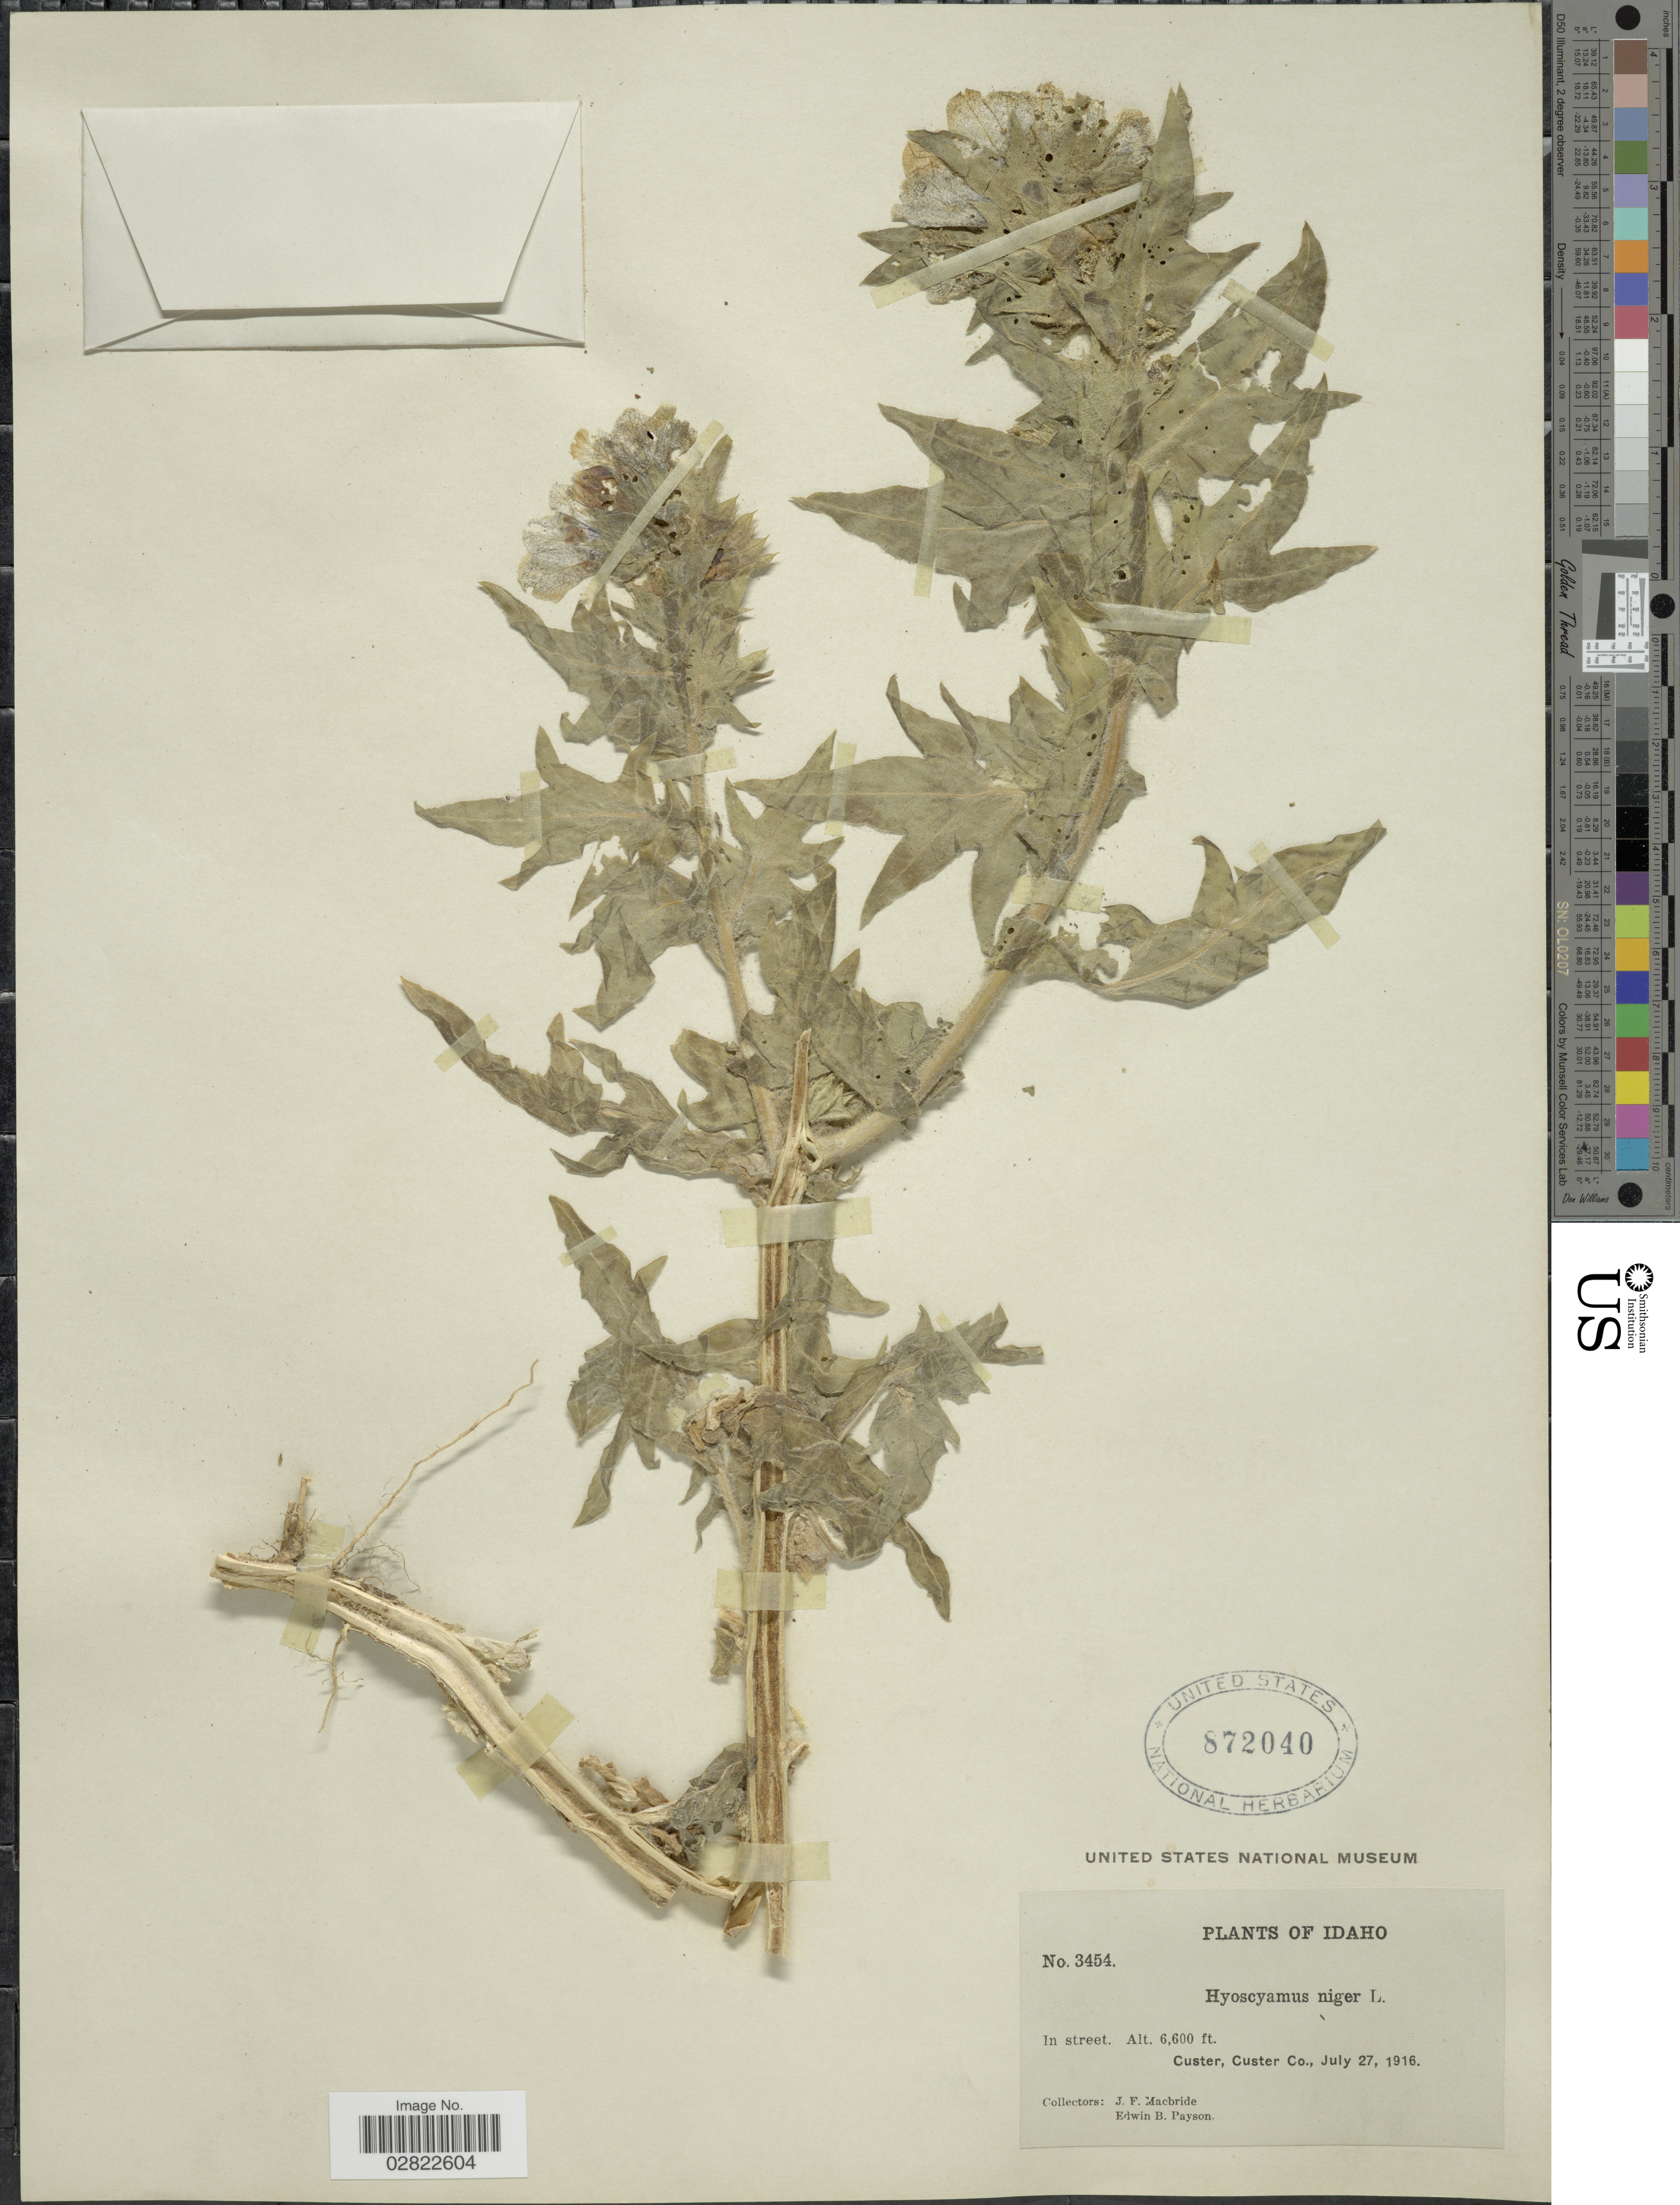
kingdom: Plantae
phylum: Tracheophyta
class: Magnoliopsida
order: Solanales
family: Solanaceae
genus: Hyoscyamus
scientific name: Hyoscyamus niger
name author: L.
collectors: J. F. Macbride & E. B. Payson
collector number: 3454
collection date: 1916-07-27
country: United States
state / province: Idaho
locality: In street, Custer, Custer Co.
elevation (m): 2012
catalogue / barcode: US 872040